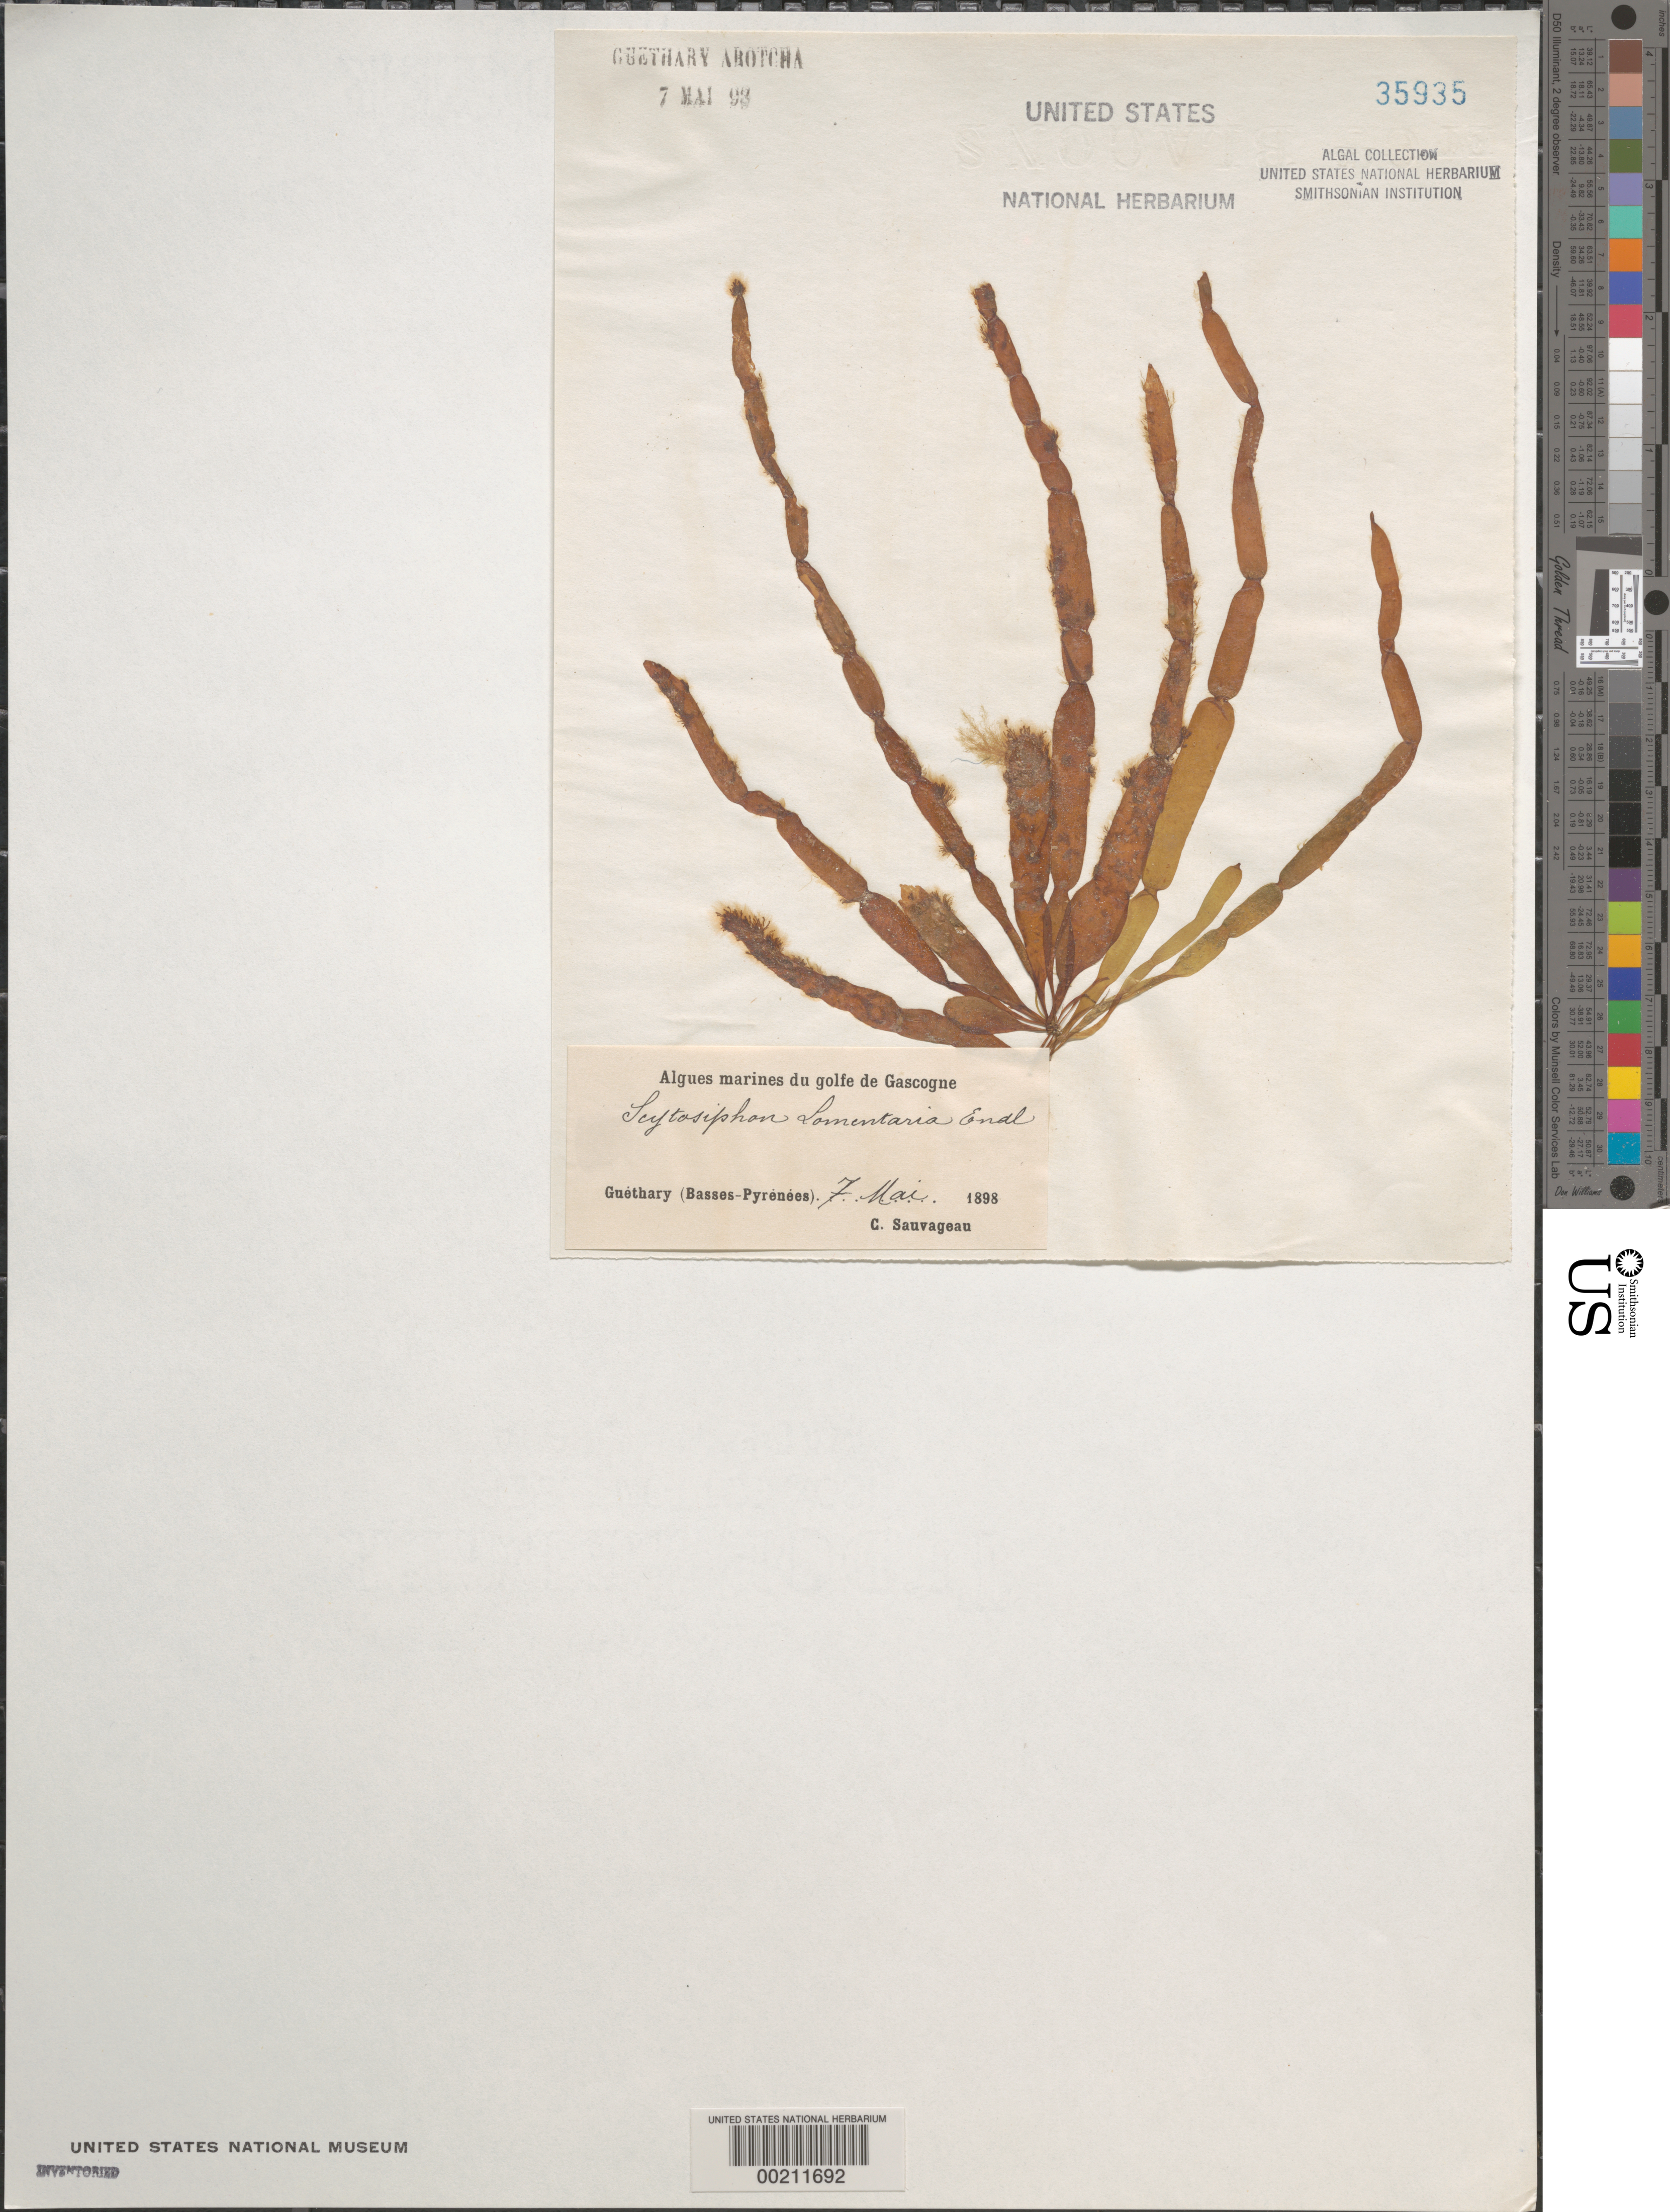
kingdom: Chromista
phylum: Ochrophyta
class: Phaeophyceae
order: Scytosiphonales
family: Scytosiphonaceae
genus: Scytosiphon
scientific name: Scytosiphon lomentaria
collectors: C. F. Sauvageau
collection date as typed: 07 May 1898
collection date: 1898-05-07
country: France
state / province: Nouvelle-Aquitaine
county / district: Pyrénées-Atlantiques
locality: Guethary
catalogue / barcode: US 35935